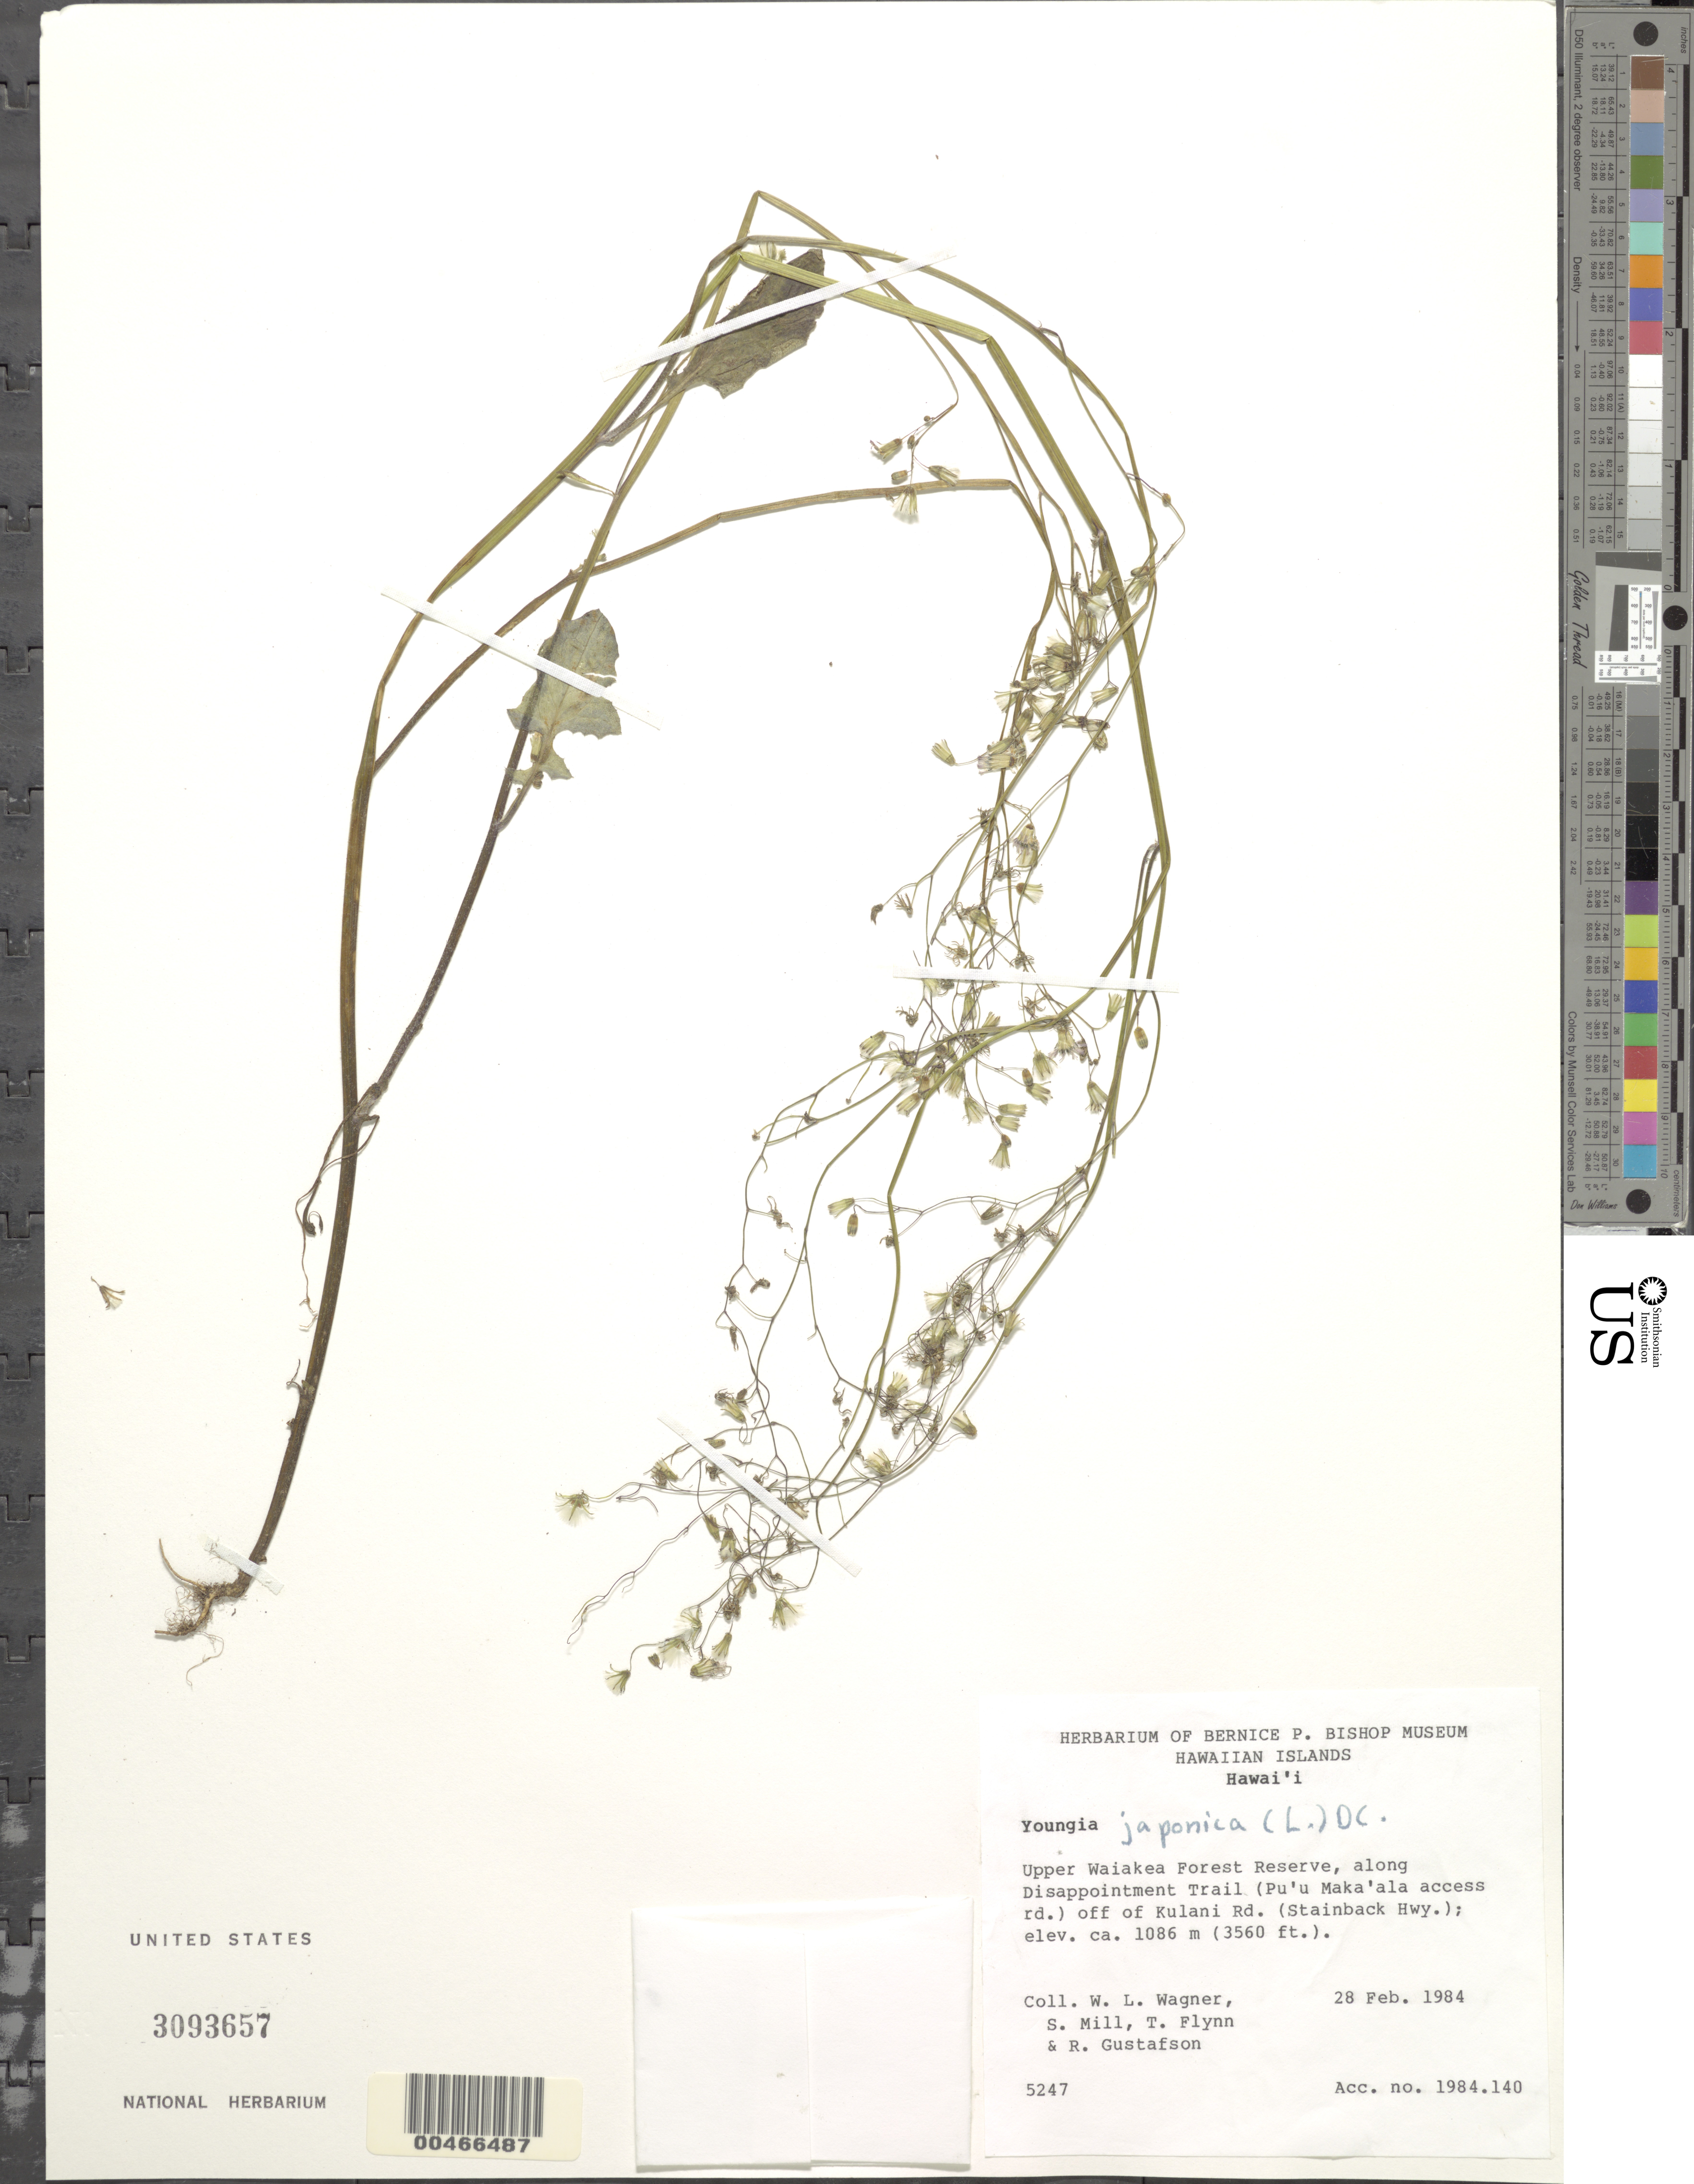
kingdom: Plantae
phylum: Tracheophyta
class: Magnoliopsida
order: Asterales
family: Asteraceae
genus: Youngia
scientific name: Youngia japonica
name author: (L.) DC.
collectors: W. L. Wagner, S. W. Miller, T. W. Flynn & R. Gustafson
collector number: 5247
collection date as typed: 28 Feb 1984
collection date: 1984-02-28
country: United States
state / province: Hawaii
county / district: Hawaii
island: Hawaii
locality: Upper Waiakea Forest Reserve, along Disappointment Trail (Pu'u Maka'ala access rd.) off of Kulani Rd. (Stainback Hwy.)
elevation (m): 1086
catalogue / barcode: US 3093657